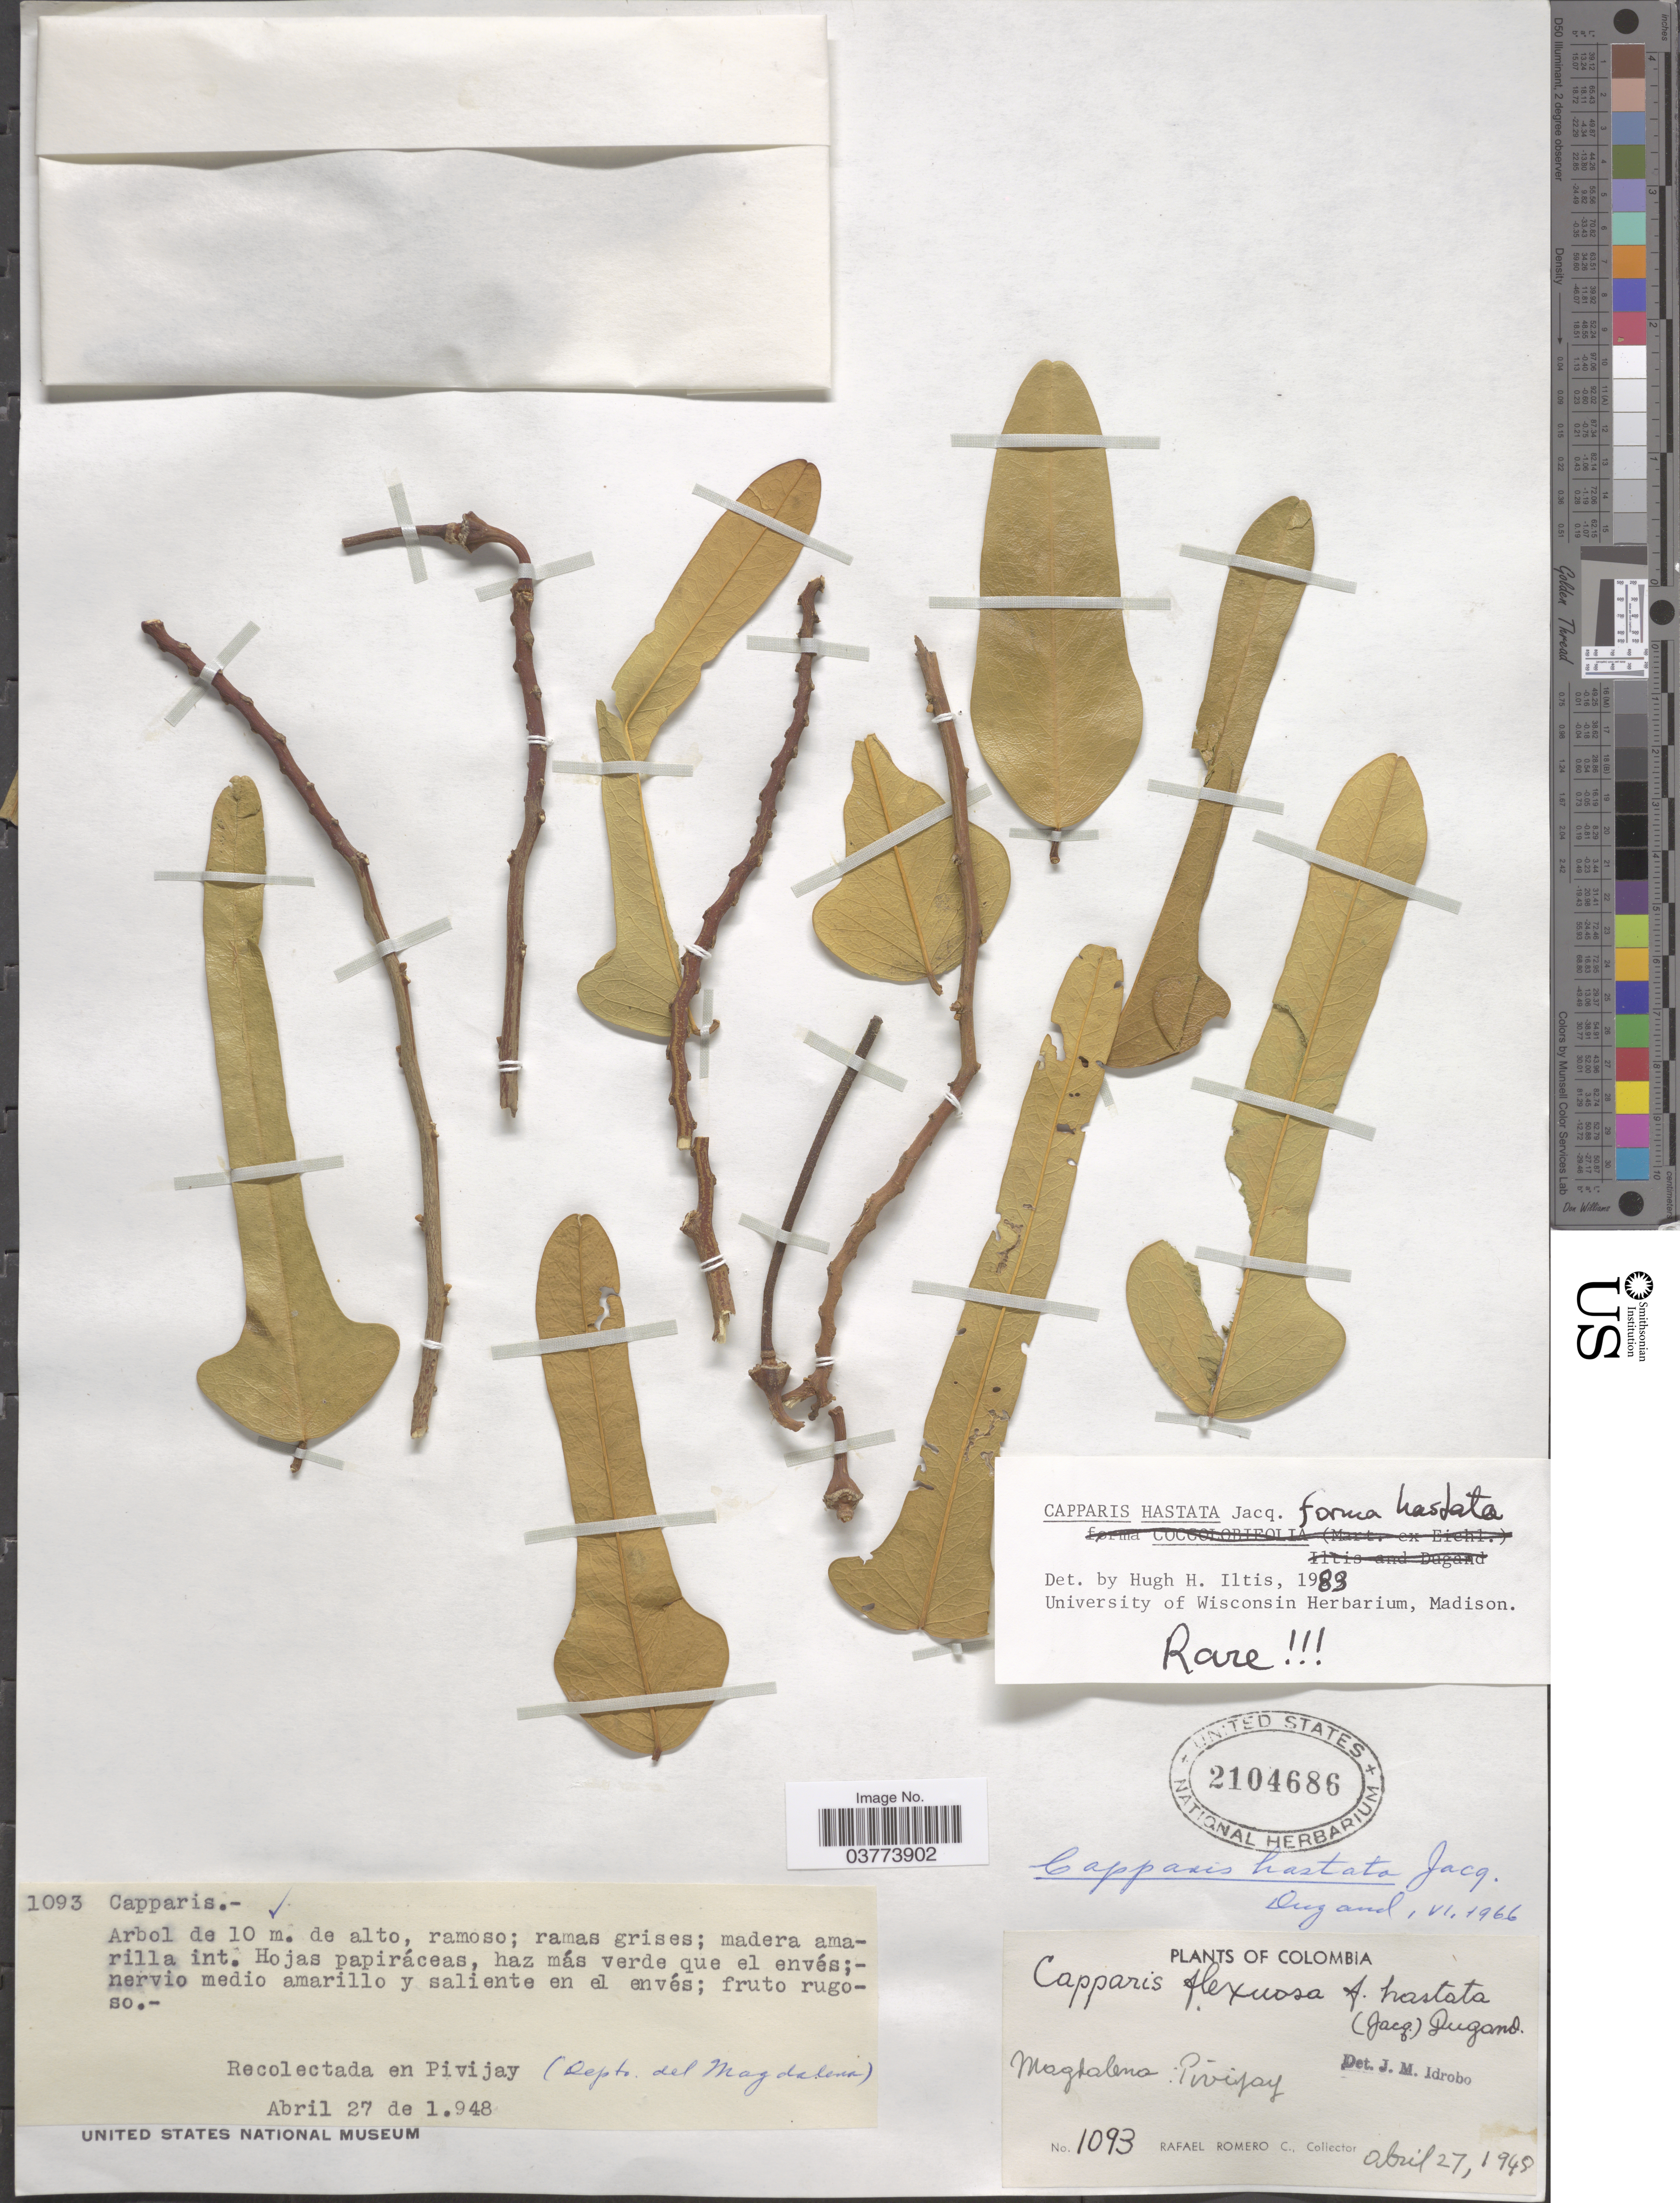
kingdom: Plantae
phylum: Tracheophyta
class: Magnoliopsida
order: Brassicales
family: Capparaceae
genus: Cynophalla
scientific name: Cynophalla hastata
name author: (Jacq.) J. Presl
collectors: R. Romero Castañeda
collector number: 1093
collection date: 1945-04-27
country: Colombia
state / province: Magdalena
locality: Pivijay (Depto. del Magdalena).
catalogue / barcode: US 2104686